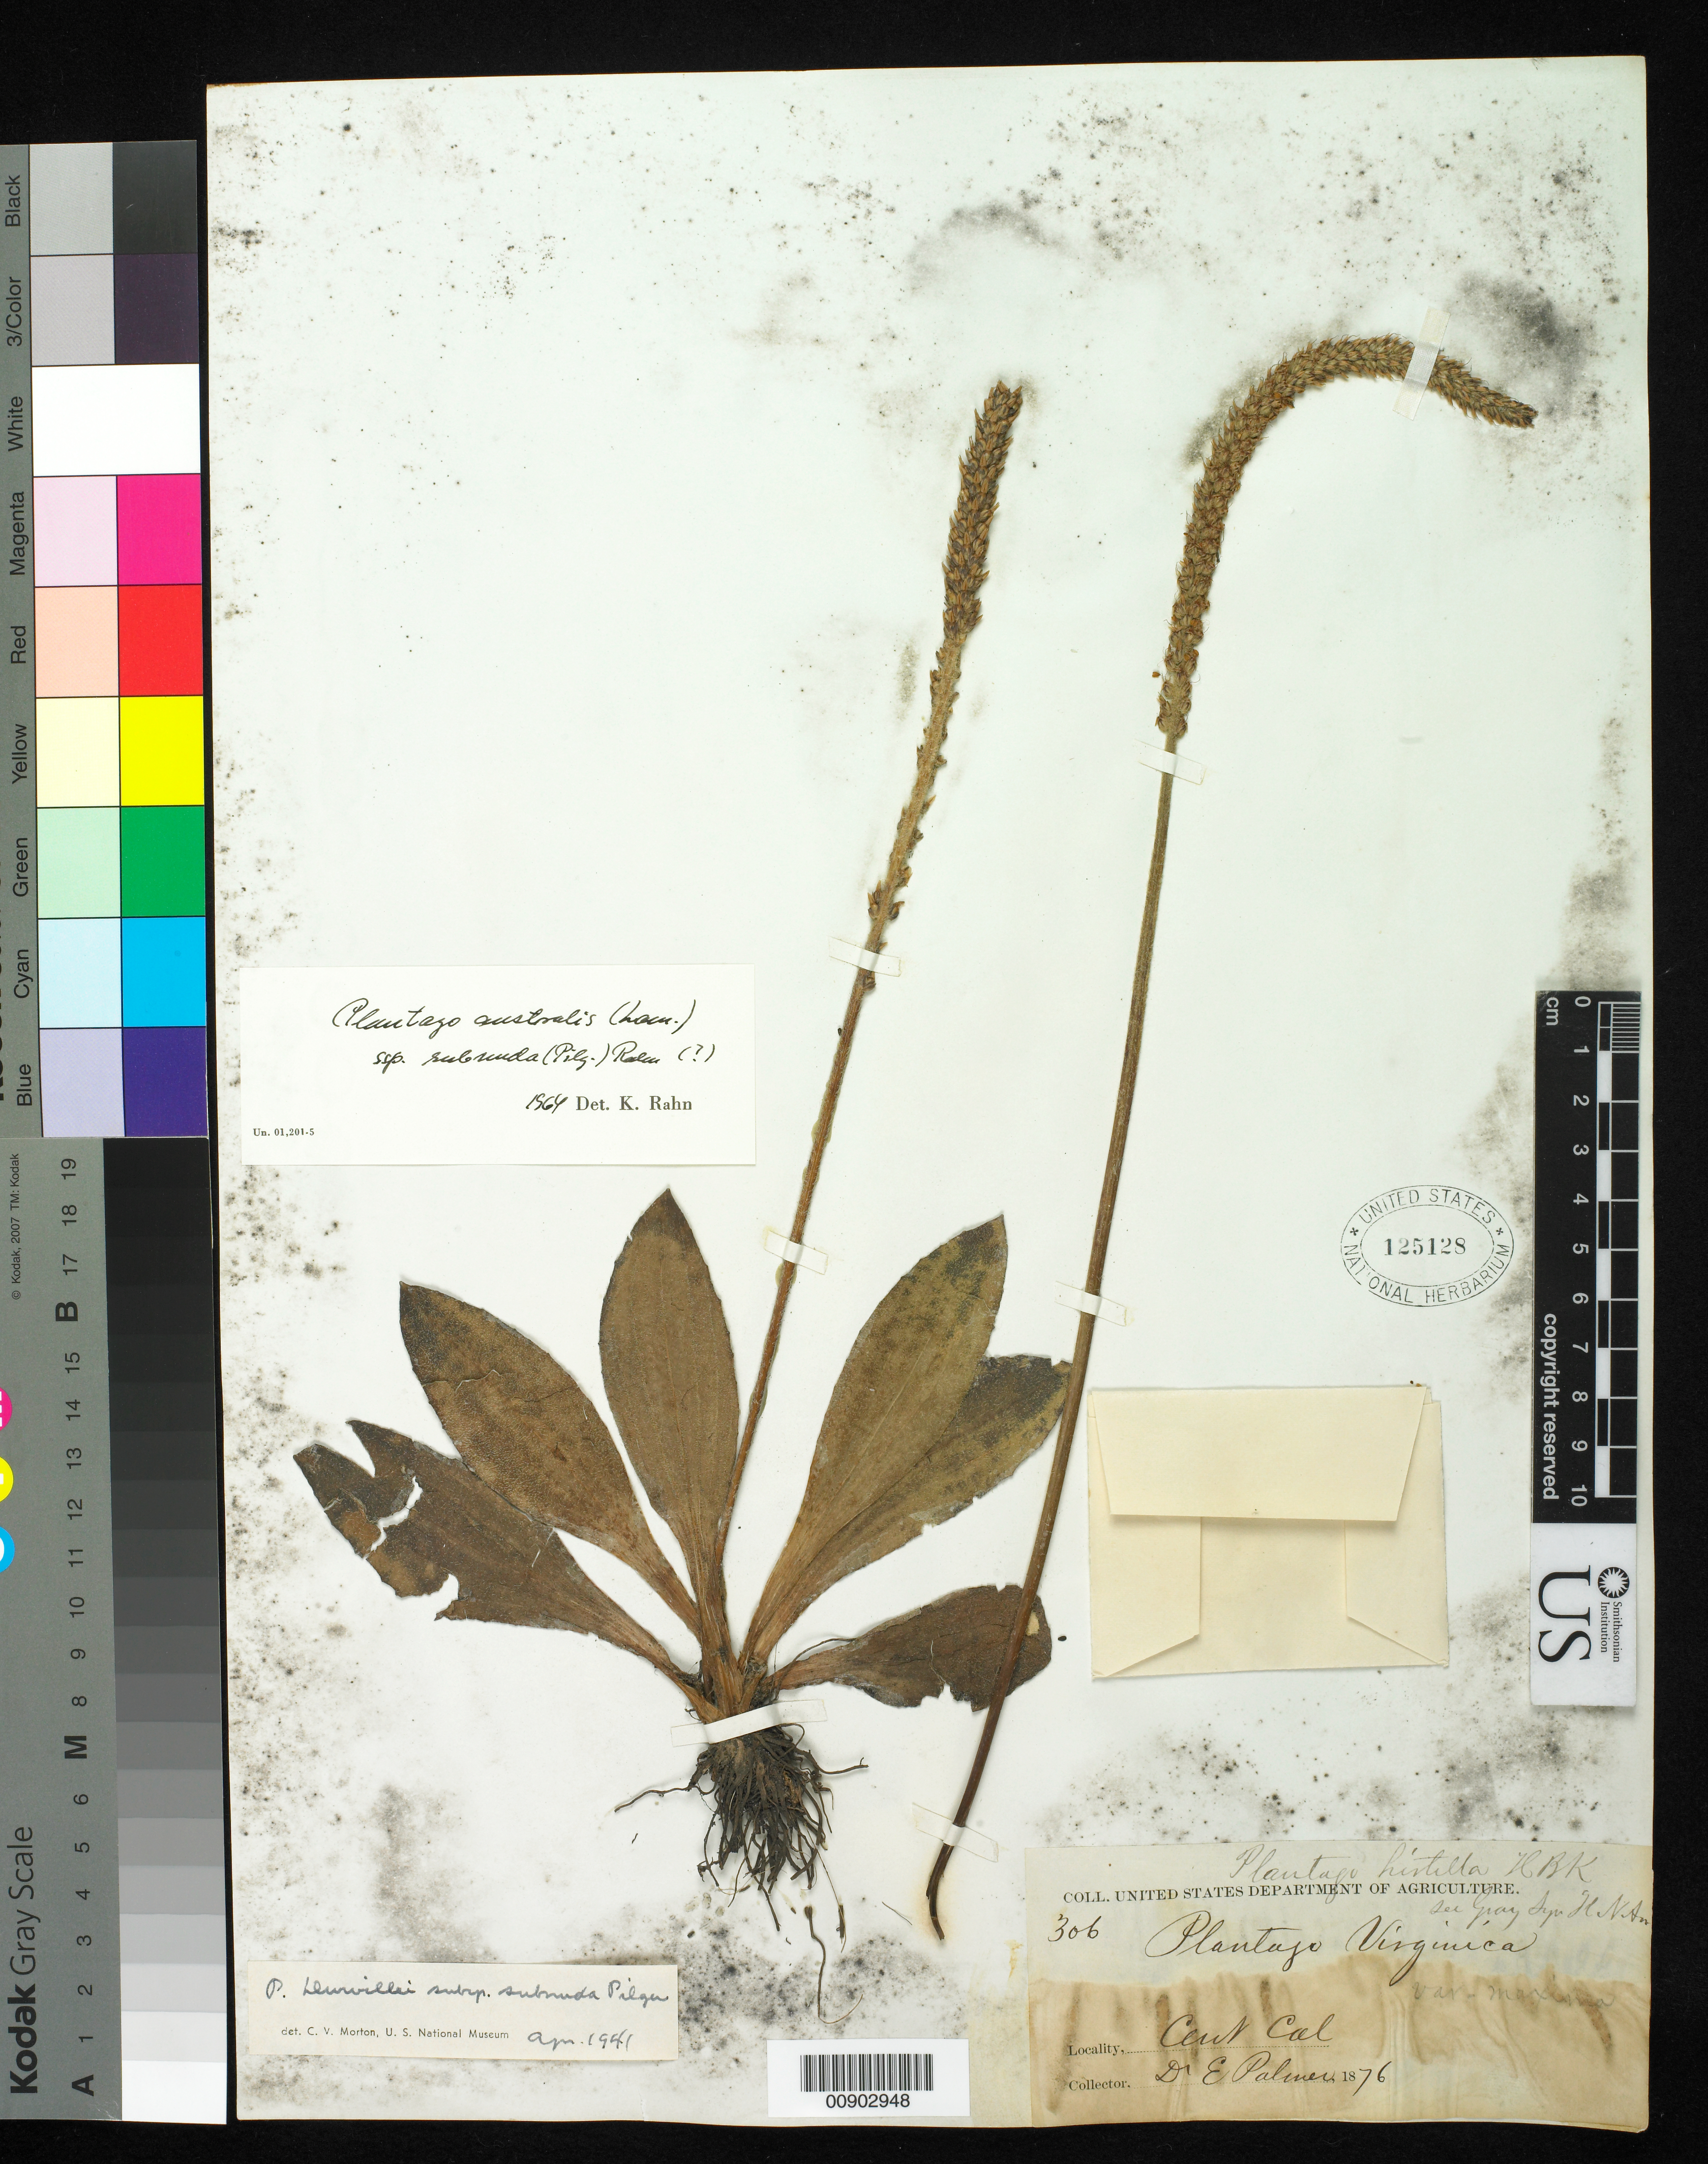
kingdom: Plantae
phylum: Tracheophyta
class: Magnoliopsida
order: Lamiales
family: Plantaginaceae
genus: Plantago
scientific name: Plantago subnuda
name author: Pilg.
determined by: Shipunov, Alexey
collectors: E. Palmer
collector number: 306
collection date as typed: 1876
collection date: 1876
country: United States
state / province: California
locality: Central California.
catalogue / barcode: US 125128